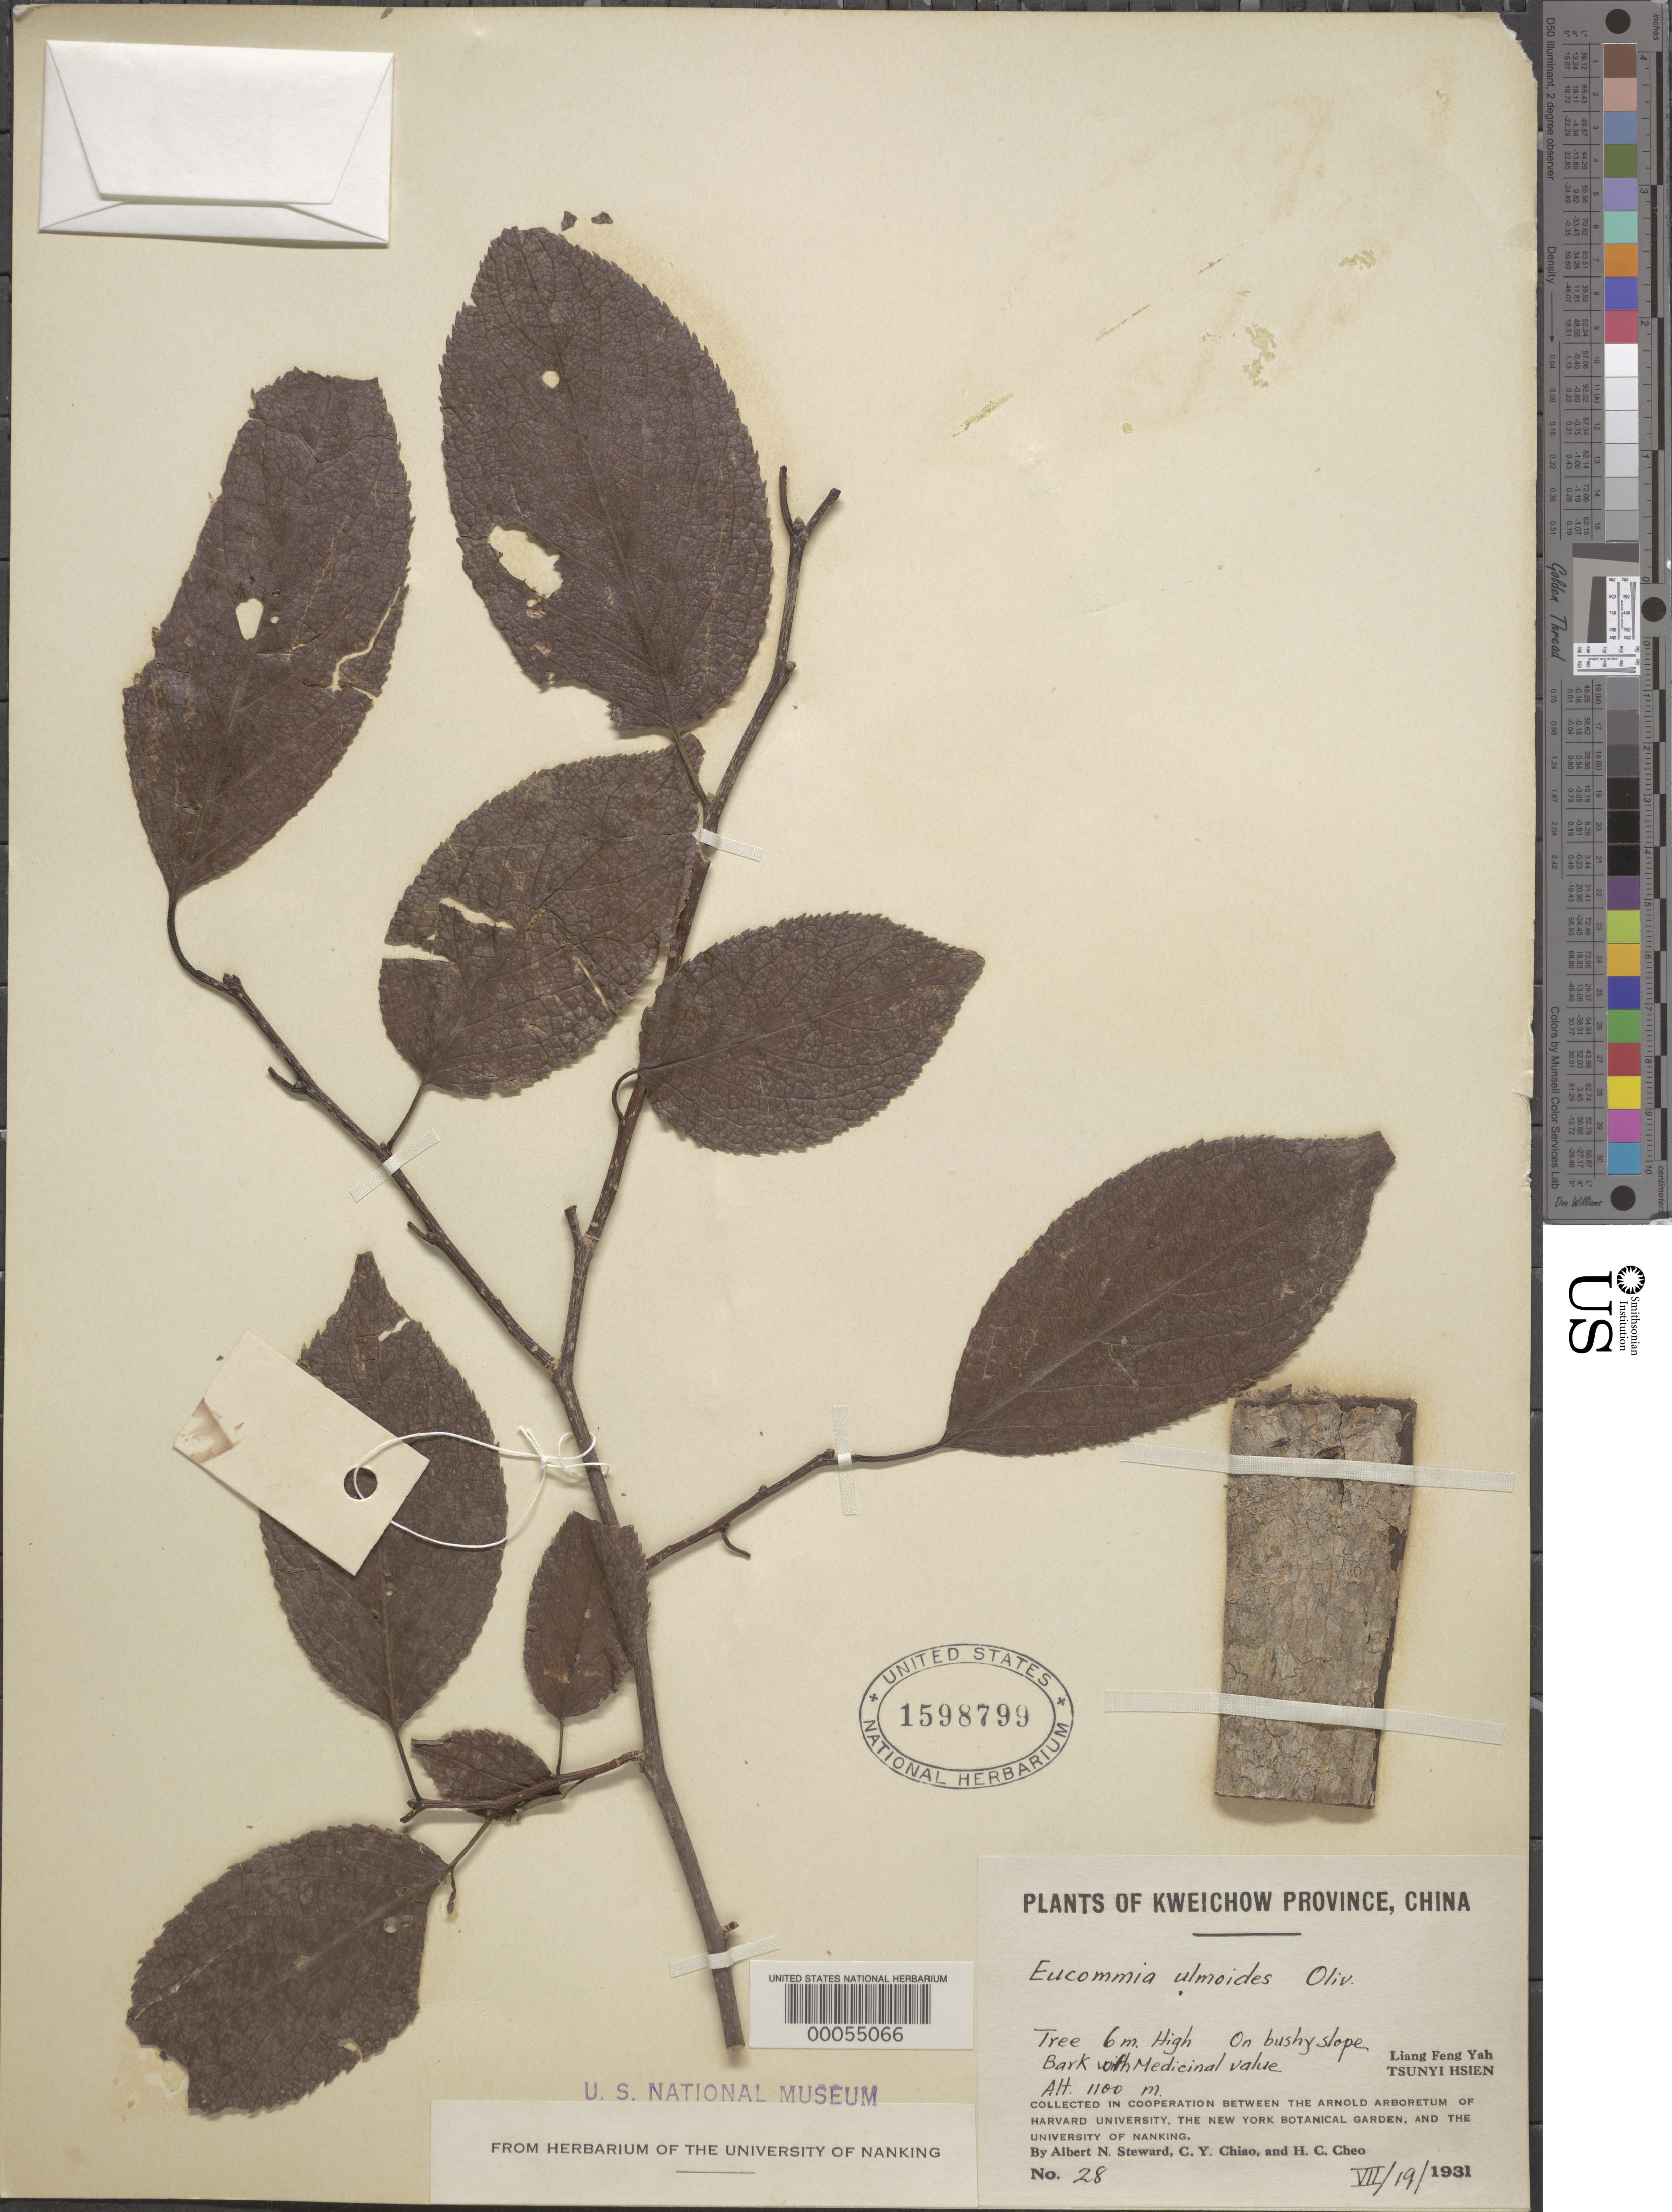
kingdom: Plantae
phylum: Tracheophyta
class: Magnoliopsida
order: Garryales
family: Eucommiaceae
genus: Eucommia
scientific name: Eucommia ulmoides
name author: Oliv.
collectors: A. N. Steward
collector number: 28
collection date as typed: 19 Jul 1931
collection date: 1931-07-19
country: China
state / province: Guizhou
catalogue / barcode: US 1598799